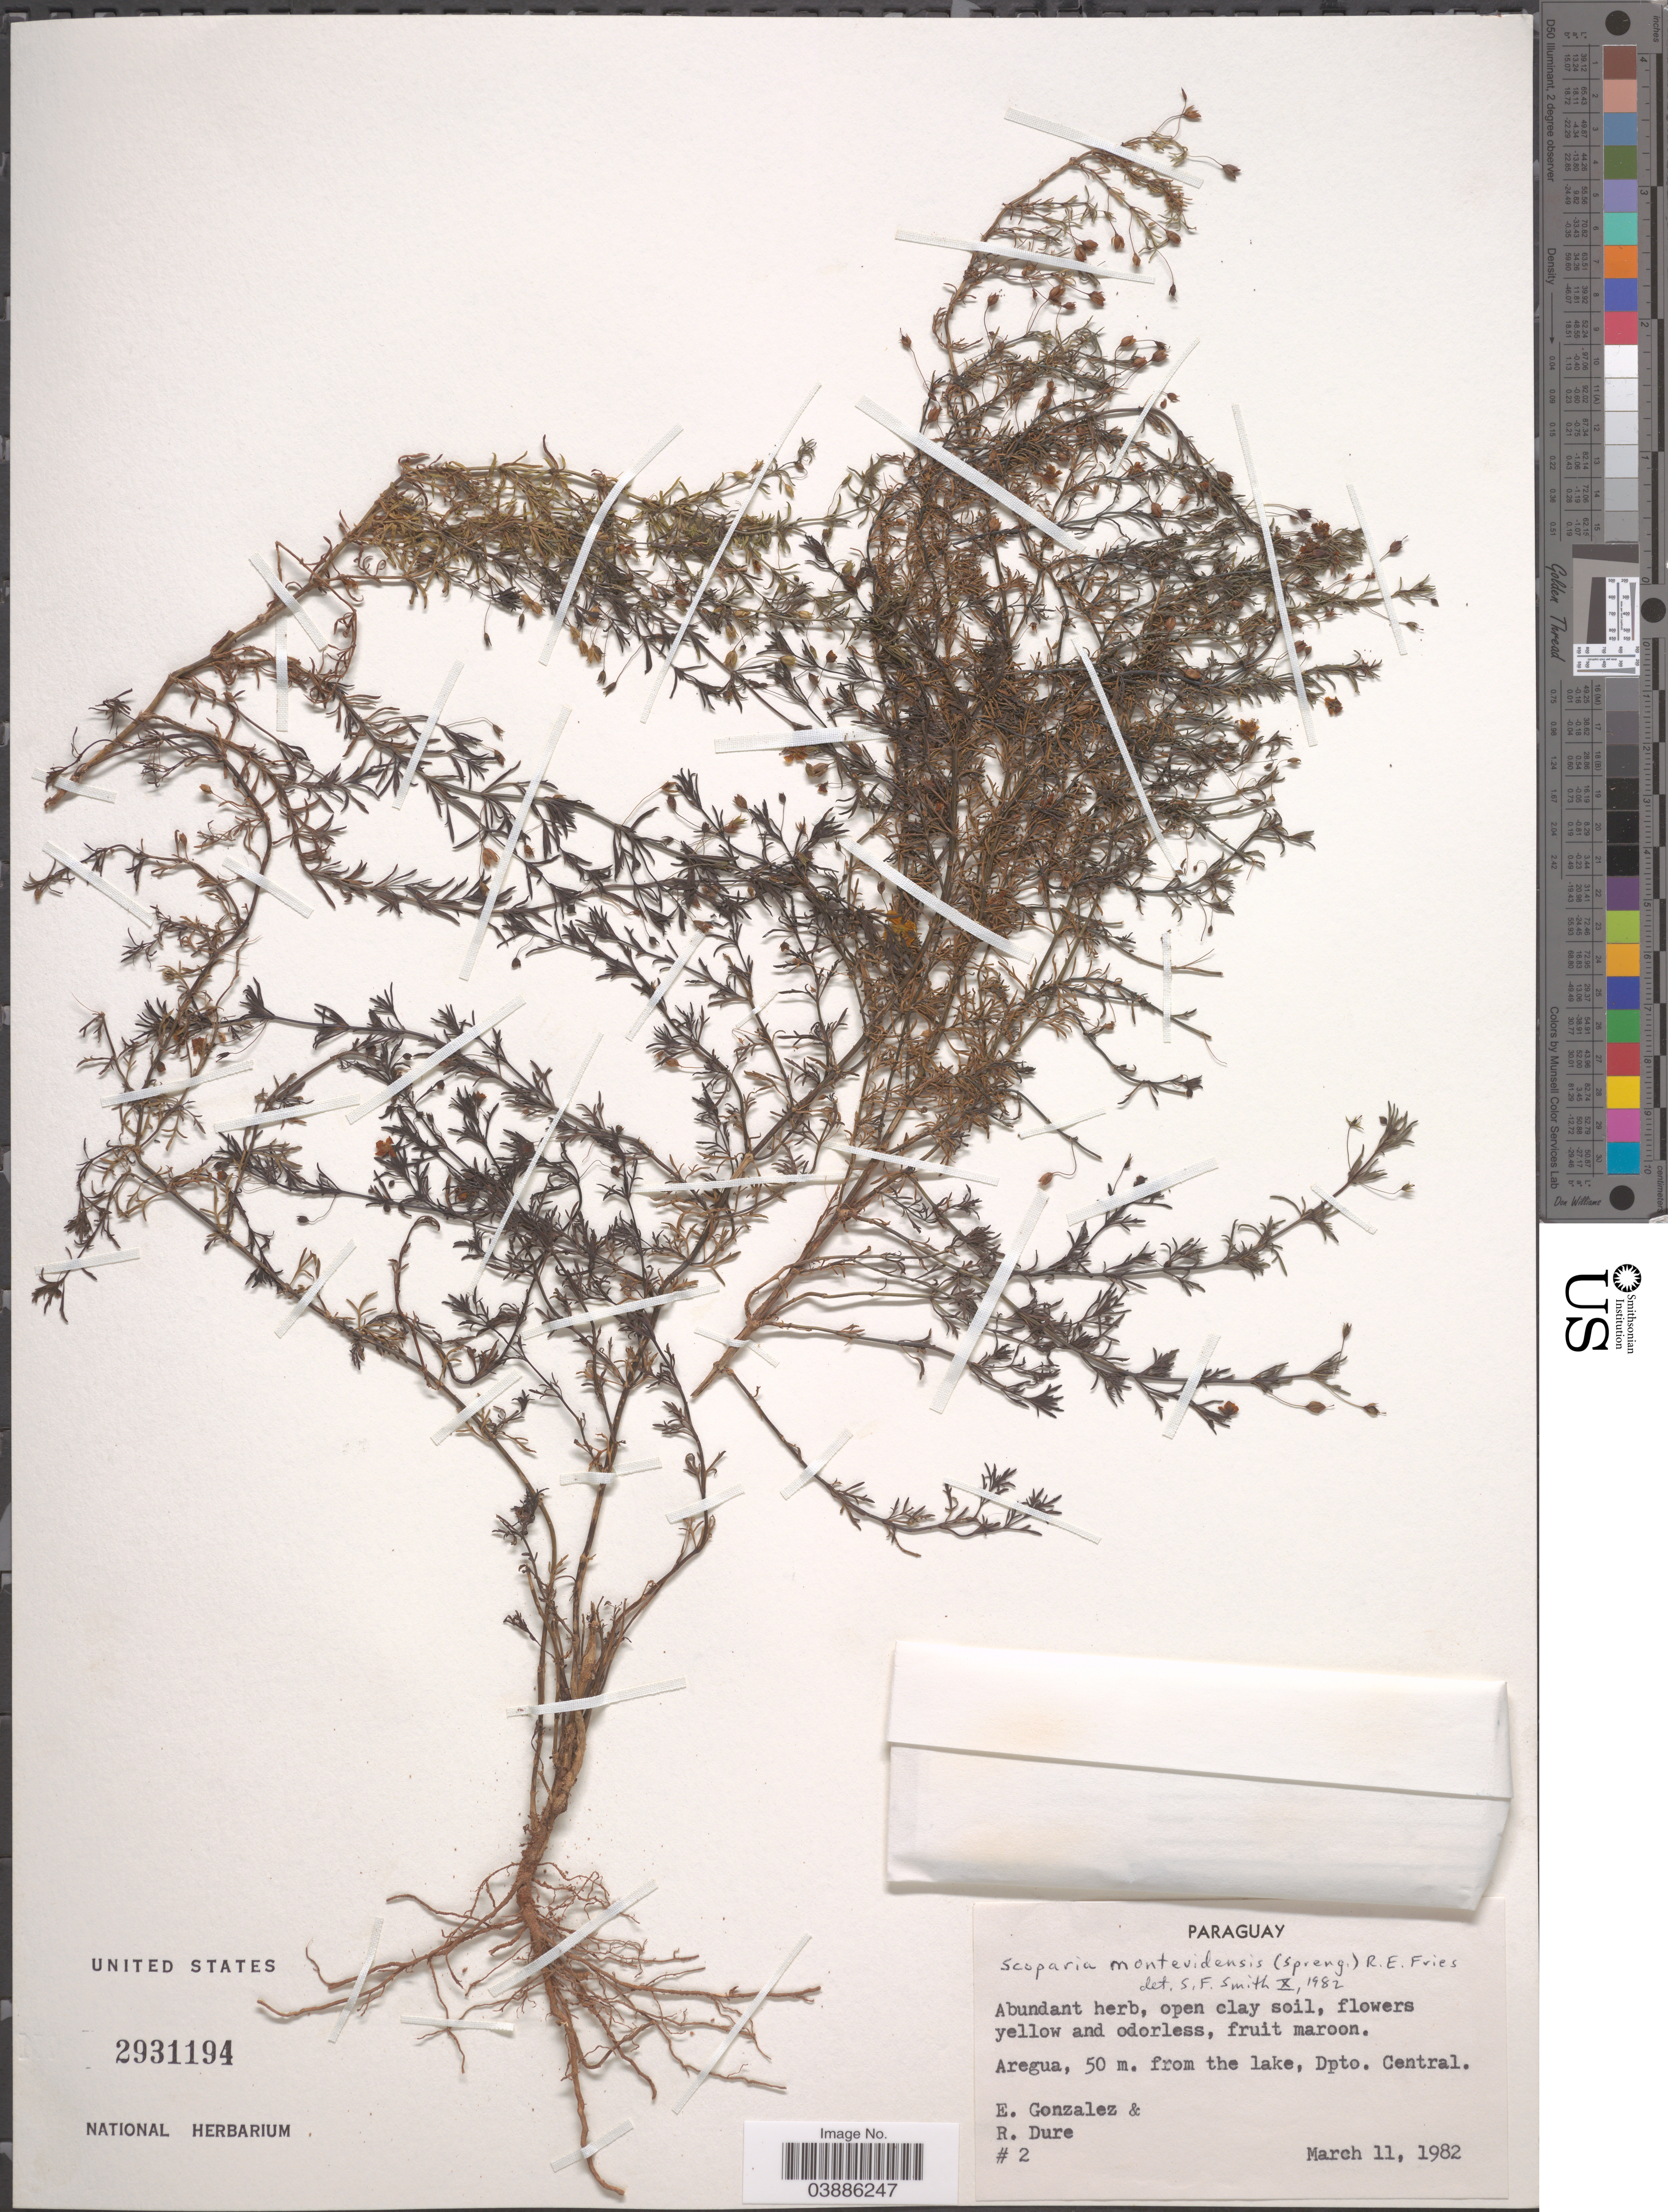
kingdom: Plantae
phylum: Tracheophyta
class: Magnoliopsida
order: Lamiales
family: Plantaginaceae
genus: Scoparia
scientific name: Scoparia montevidensis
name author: (Spreng.) R.E. Fr.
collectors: E. Gonzalez & R. Duré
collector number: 2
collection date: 1982-03-11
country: Paraguay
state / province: Central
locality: Aregua, 50 m. from the lake, Dpto. Central.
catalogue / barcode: US 2931194